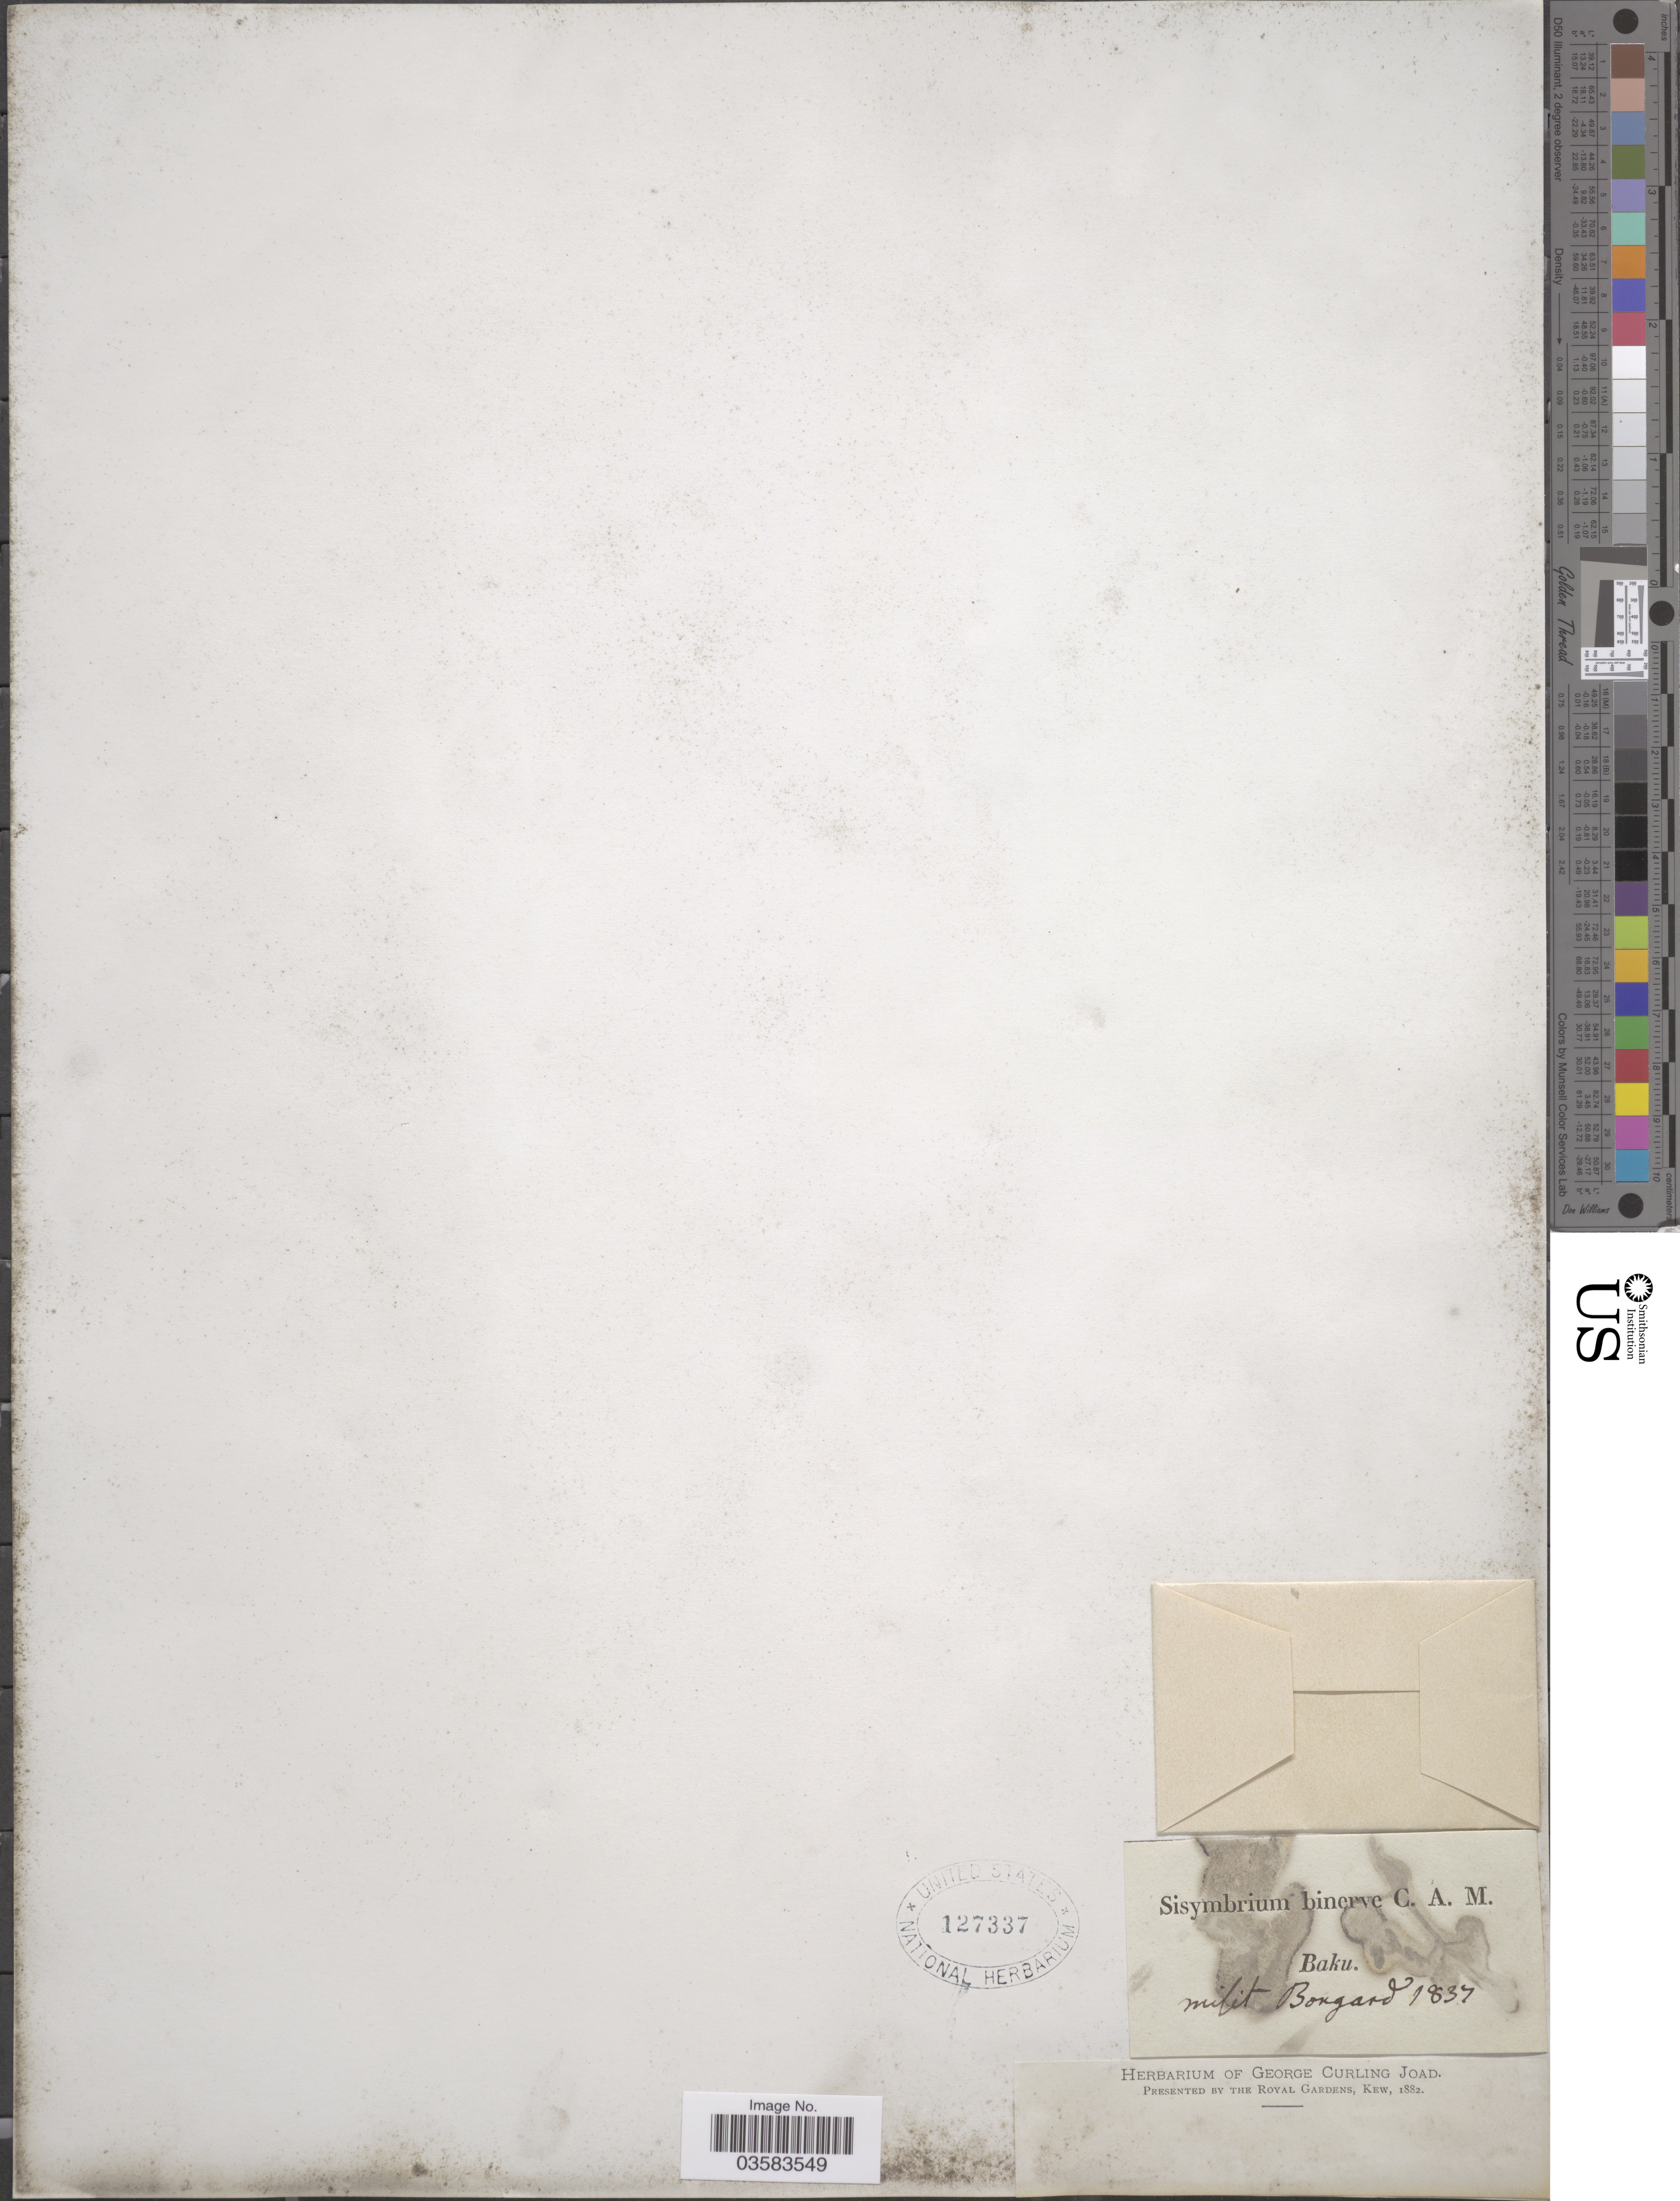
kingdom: Plantae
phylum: Tracheophyta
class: Magnoliopsida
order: Brassicales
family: Brassicaceae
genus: Sisymbrium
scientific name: Sisymbrium binerve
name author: C.A. Mey.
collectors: ex herb. George Curling Joad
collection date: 1837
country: Azerbaijan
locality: Baku. Milit Bongard.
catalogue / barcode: US 127337